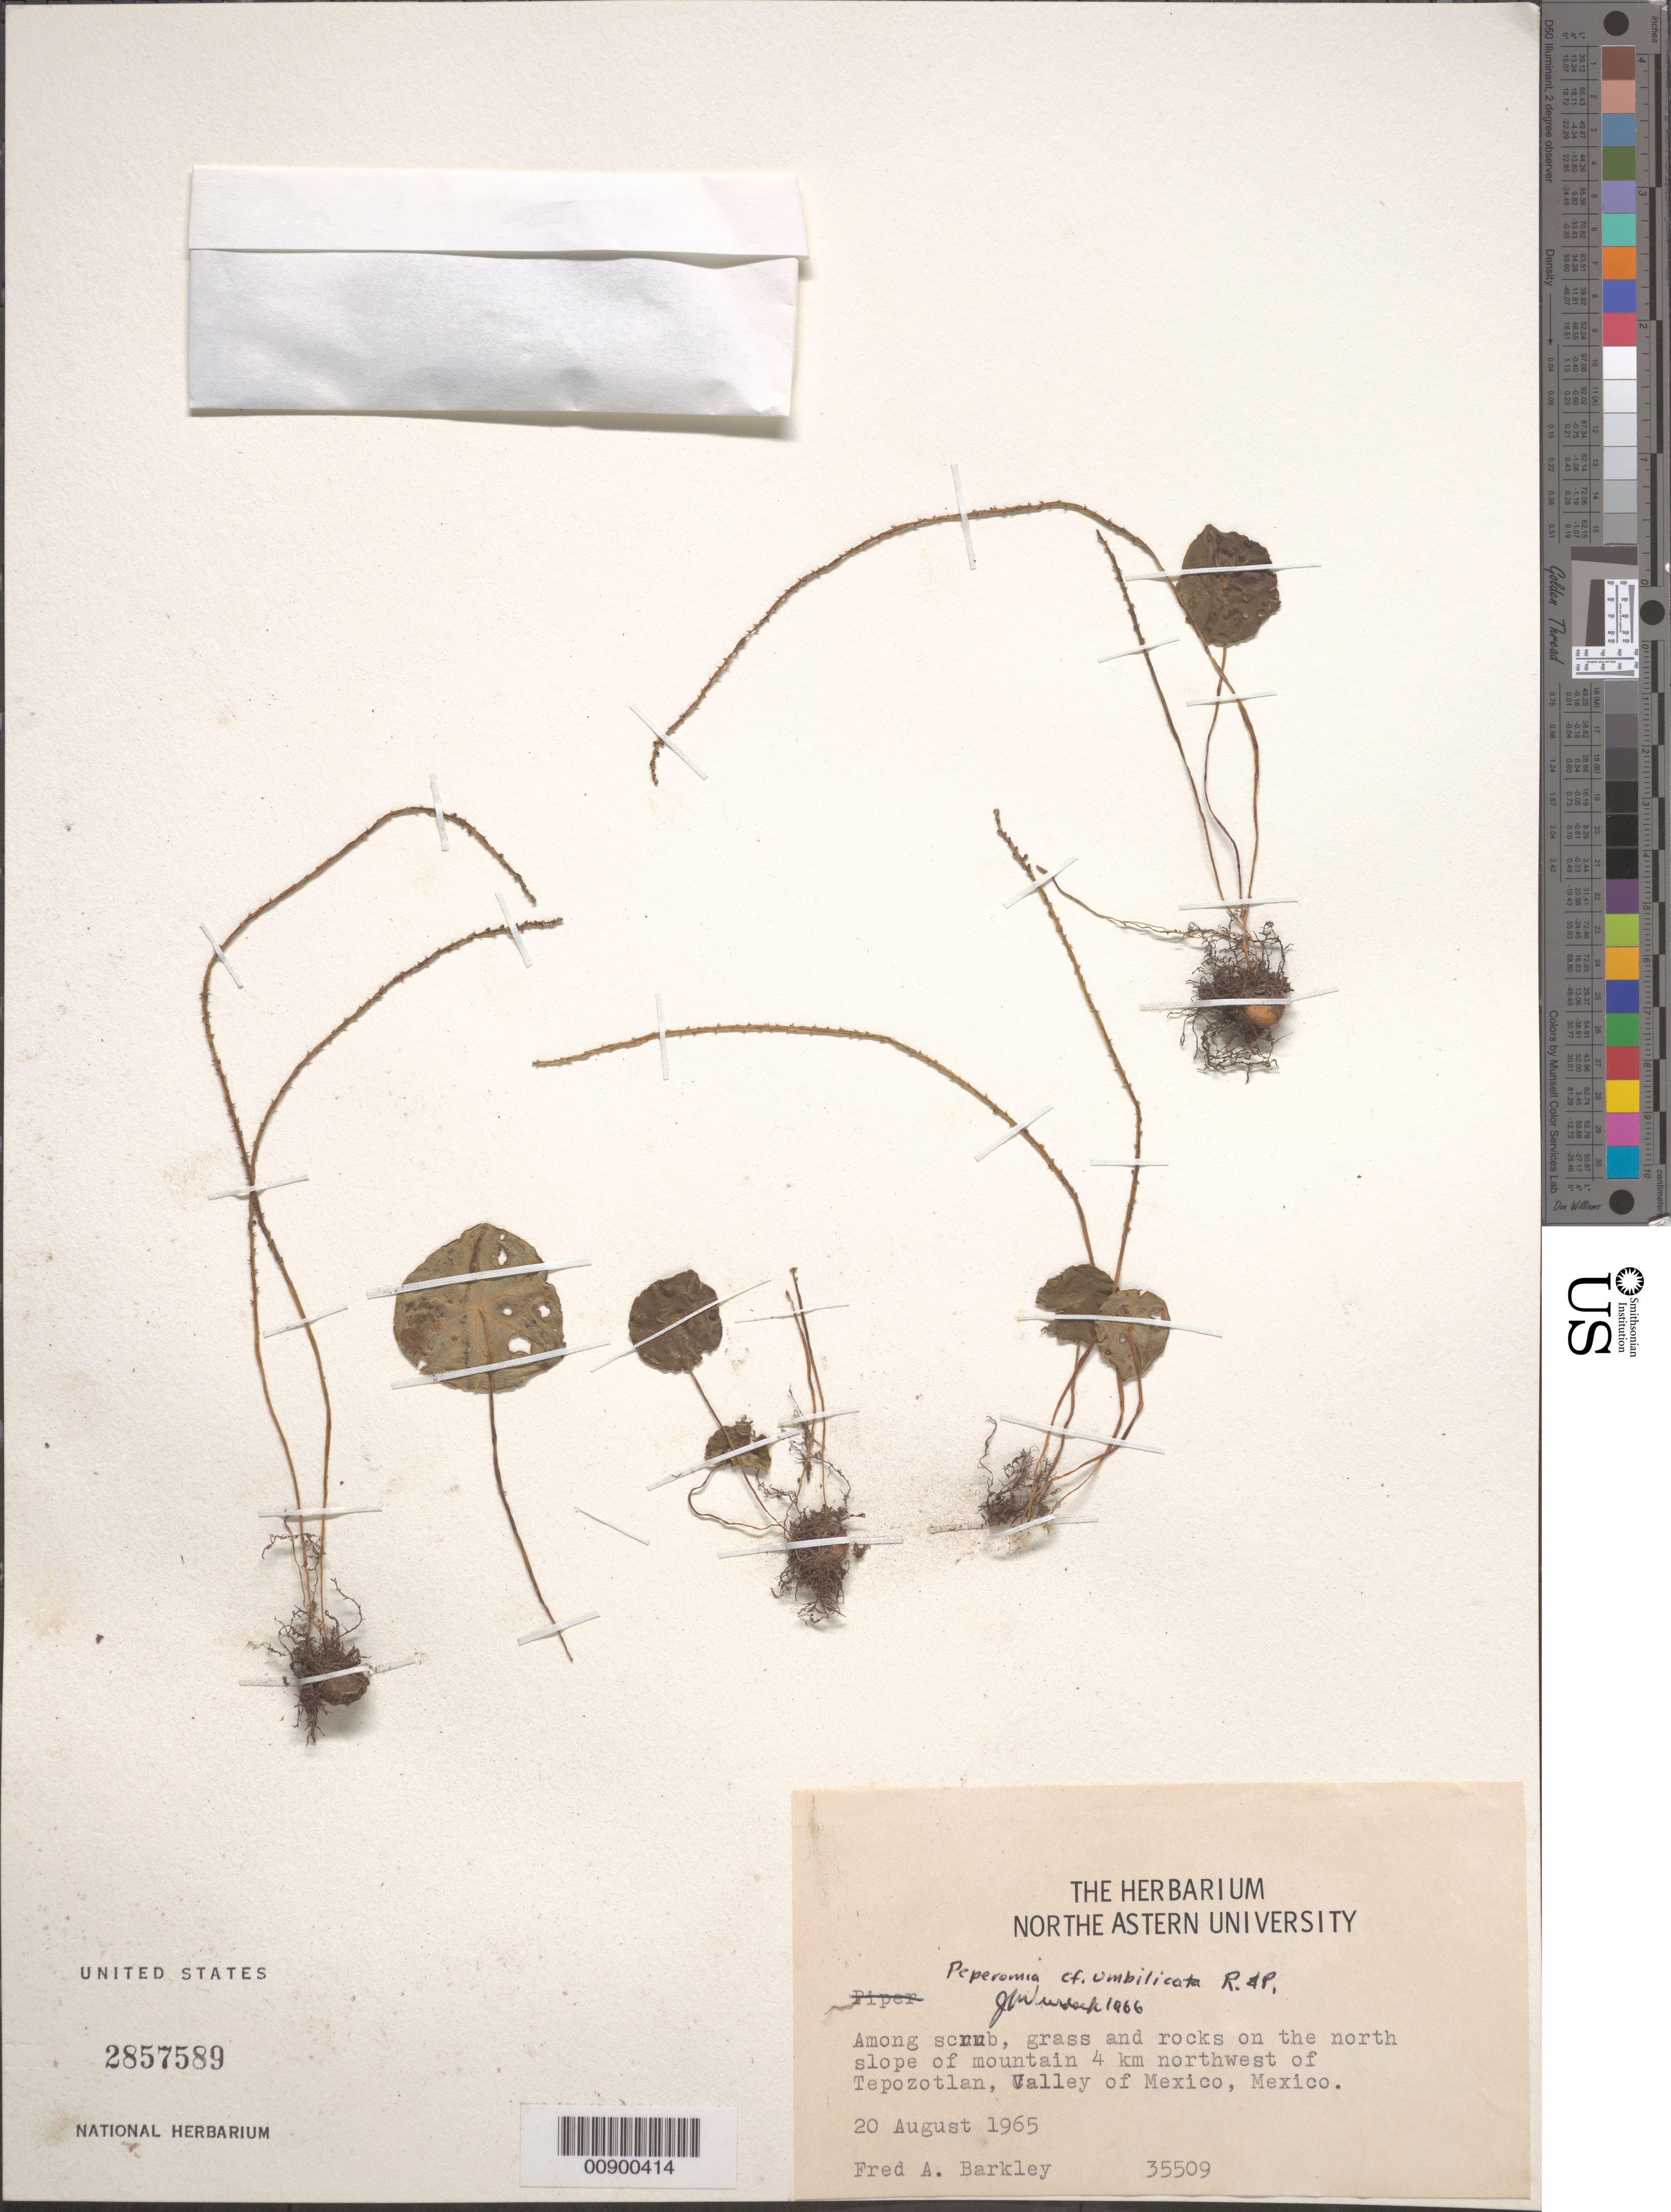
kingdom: Plantae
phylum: Tracheophyta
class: Magnoliopsida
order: Piperales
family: Piperaceae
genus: Peperomia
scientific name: Peperomia umbilicata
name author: Ruiz & Pav.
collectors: F. A. Barkley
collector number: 35509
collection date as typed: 20 Aug 1965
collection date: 1965-08-20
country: Mexico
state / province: México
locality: North slope of mountain 4 km northwest of Tepozotlan Valley of Mexico, State of Mexico,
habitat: Among scrub, grass and rocks on the north slope of mountain.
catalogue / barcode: US 2857589